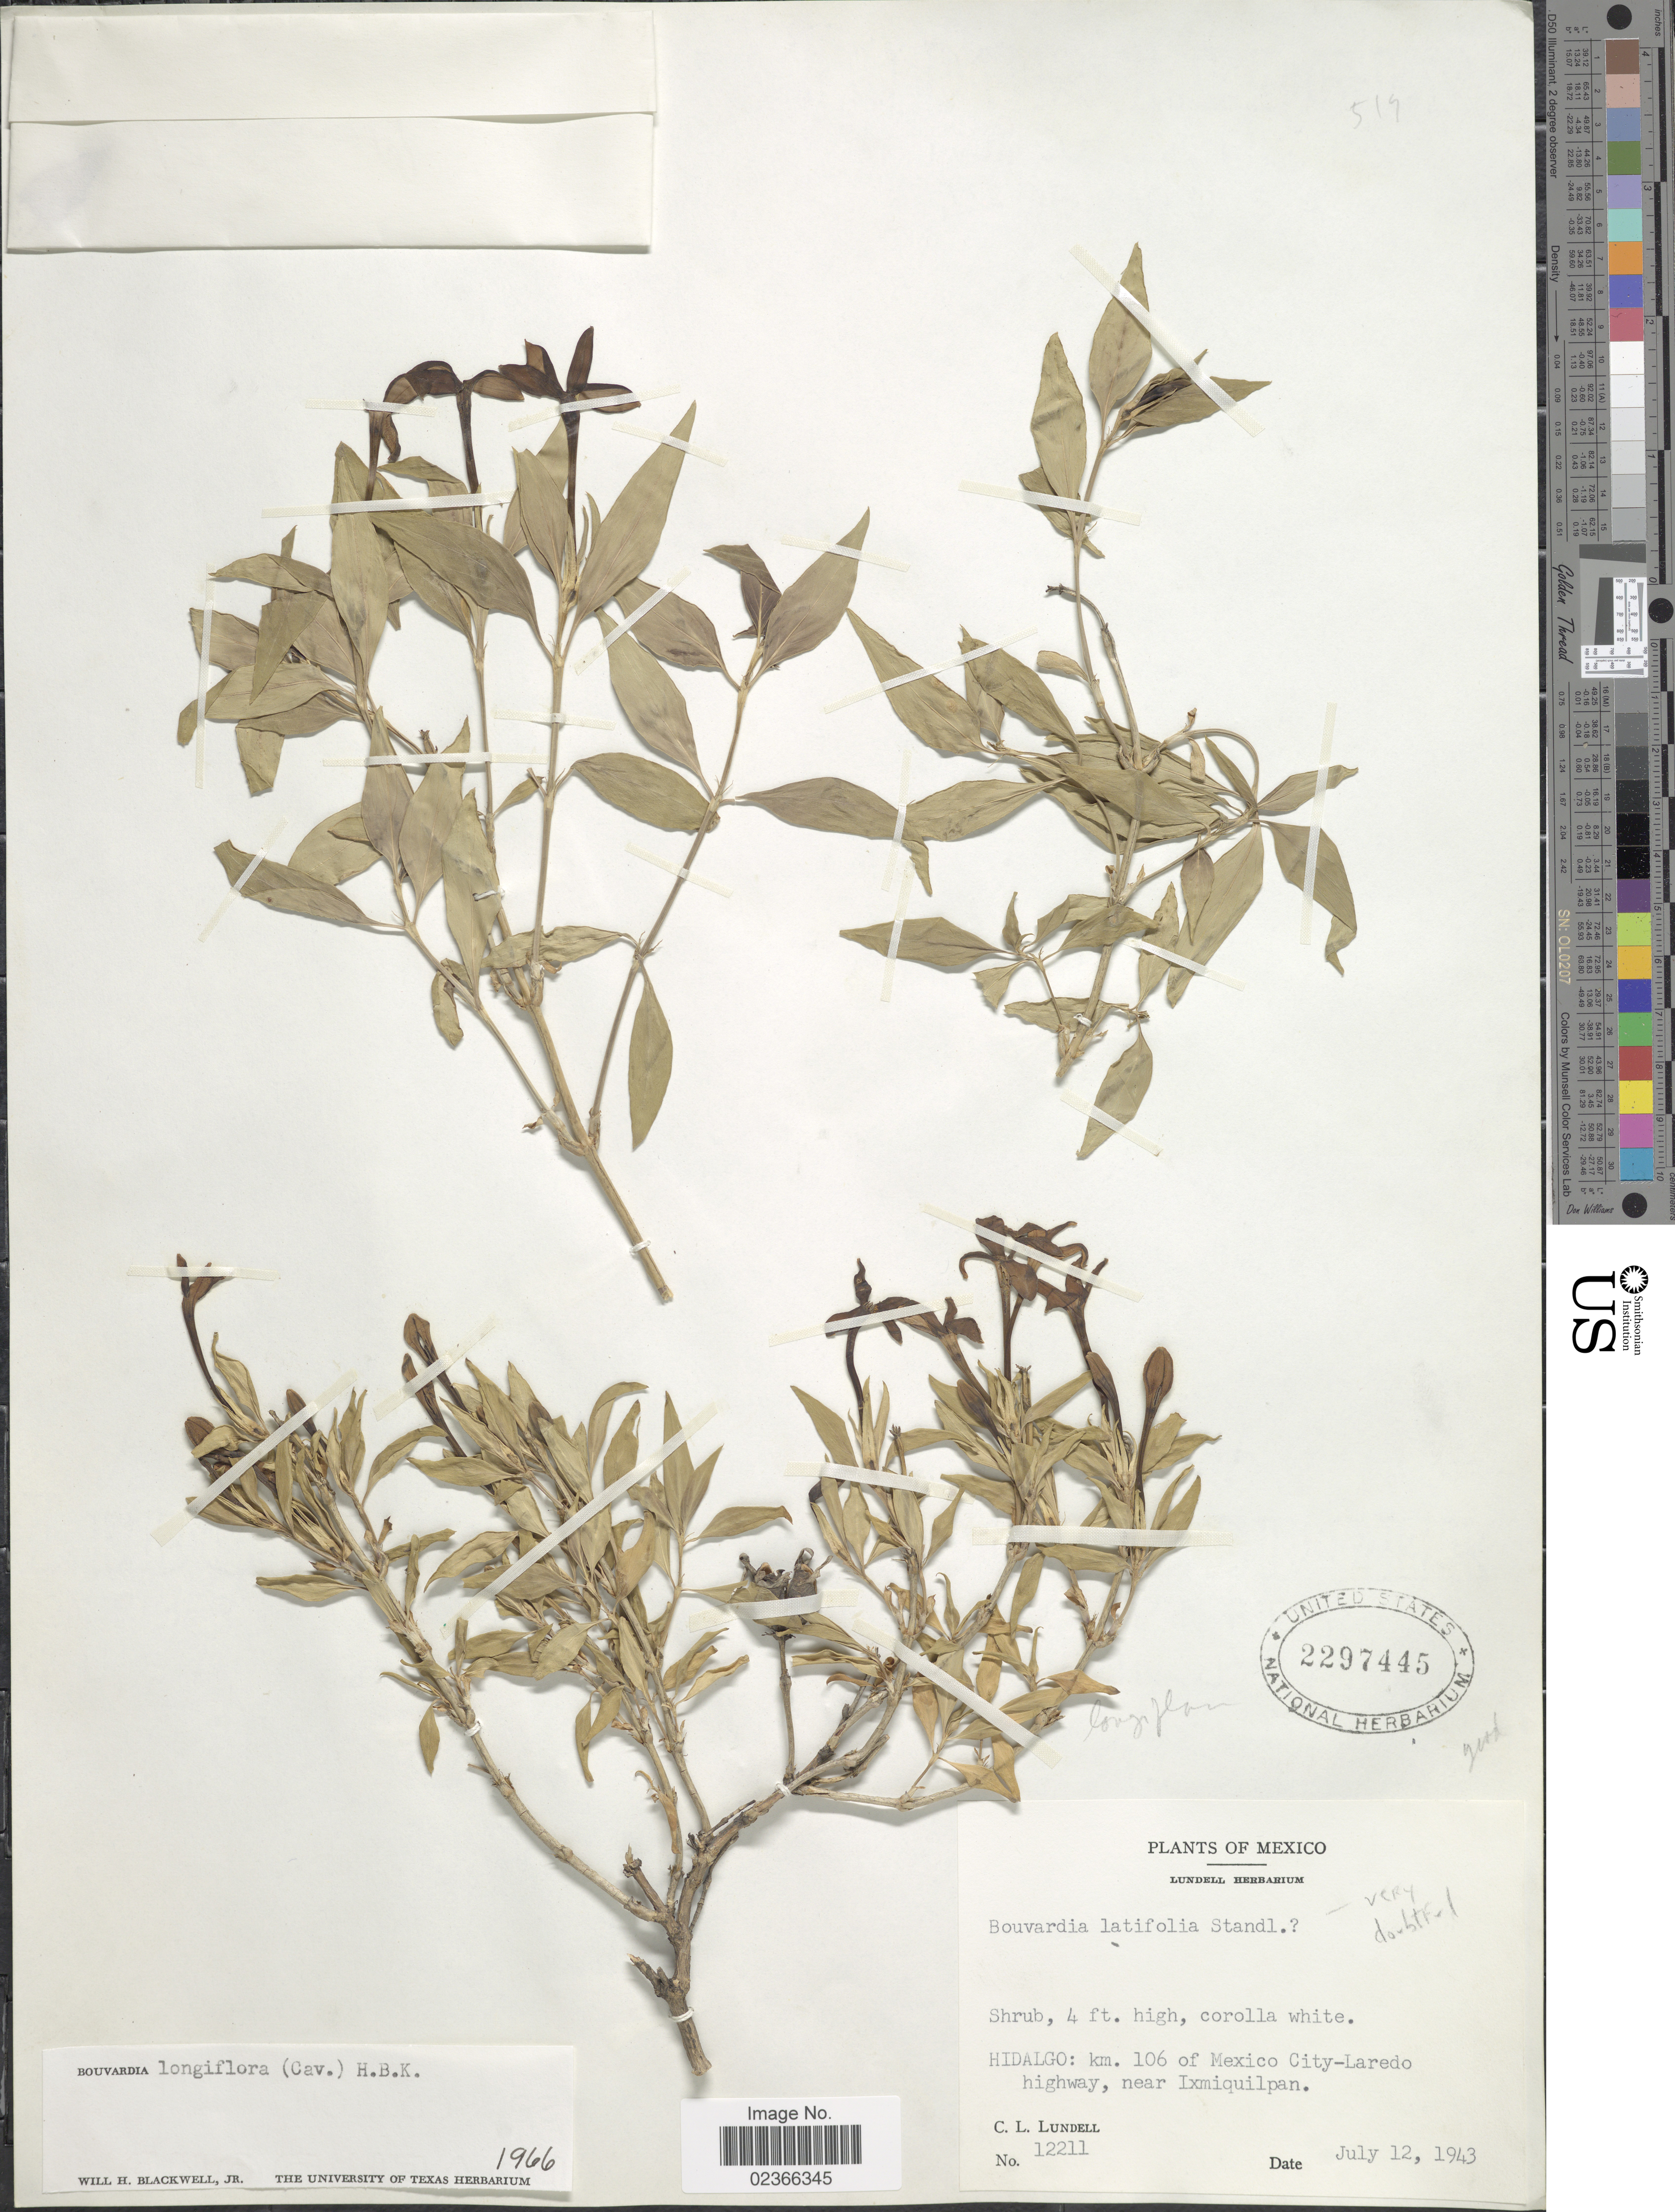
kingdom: Plantae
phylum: Tracheophyta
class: Magnoliopsida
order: Gentianales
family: Rubiaceae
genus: Bouvardia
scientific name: Bouvardia longiflora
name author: (Cav.) Kunth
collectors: C. L. Lundell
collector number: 12211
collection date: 1943-07-12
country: Mexico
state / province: Oaxaca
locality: Km. 106 of Mexico City-Laredo highway, near Ixmiquilpan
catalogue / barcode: US 2297445